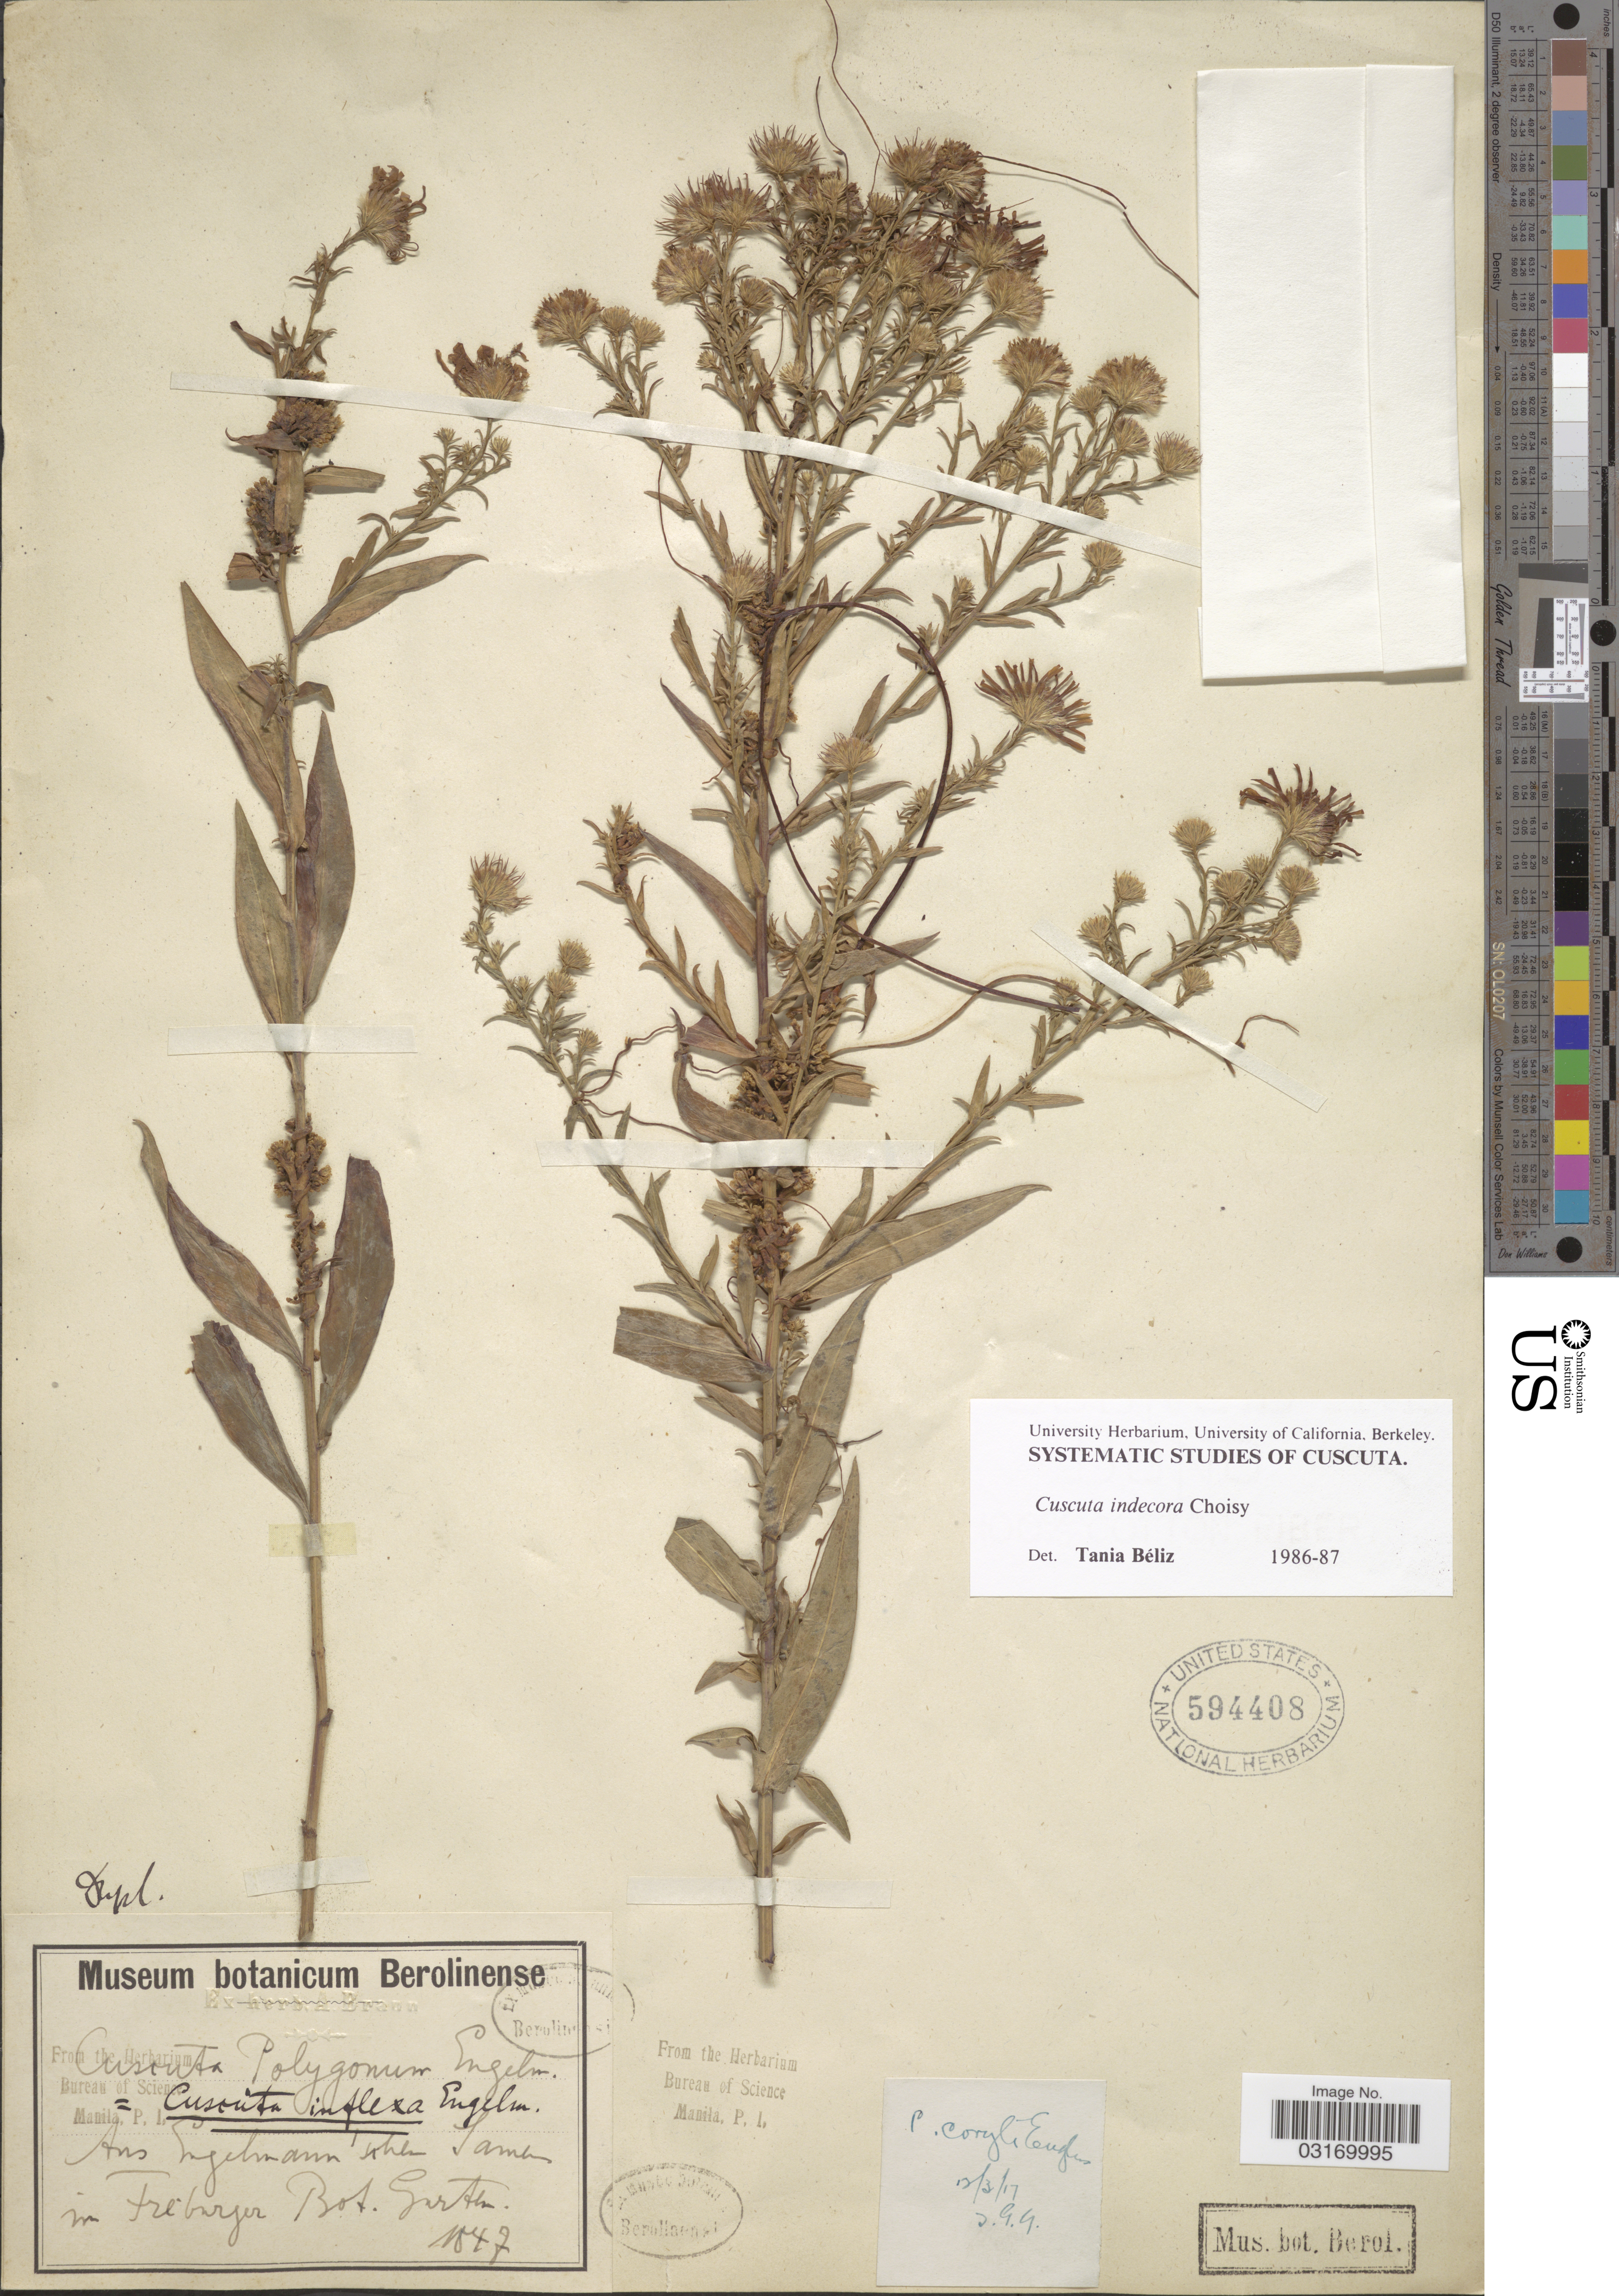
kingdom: Plantae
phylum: Tracheophyta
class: Magnoliopsida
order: Solanales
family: Convolvulaceae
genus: Cuscuta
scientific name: Cuscuta indecora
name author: Choisy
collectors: Dr. King's collector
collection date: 1847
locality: Freburjer [interpreted] Bot. Garten.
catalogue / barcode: US 594408